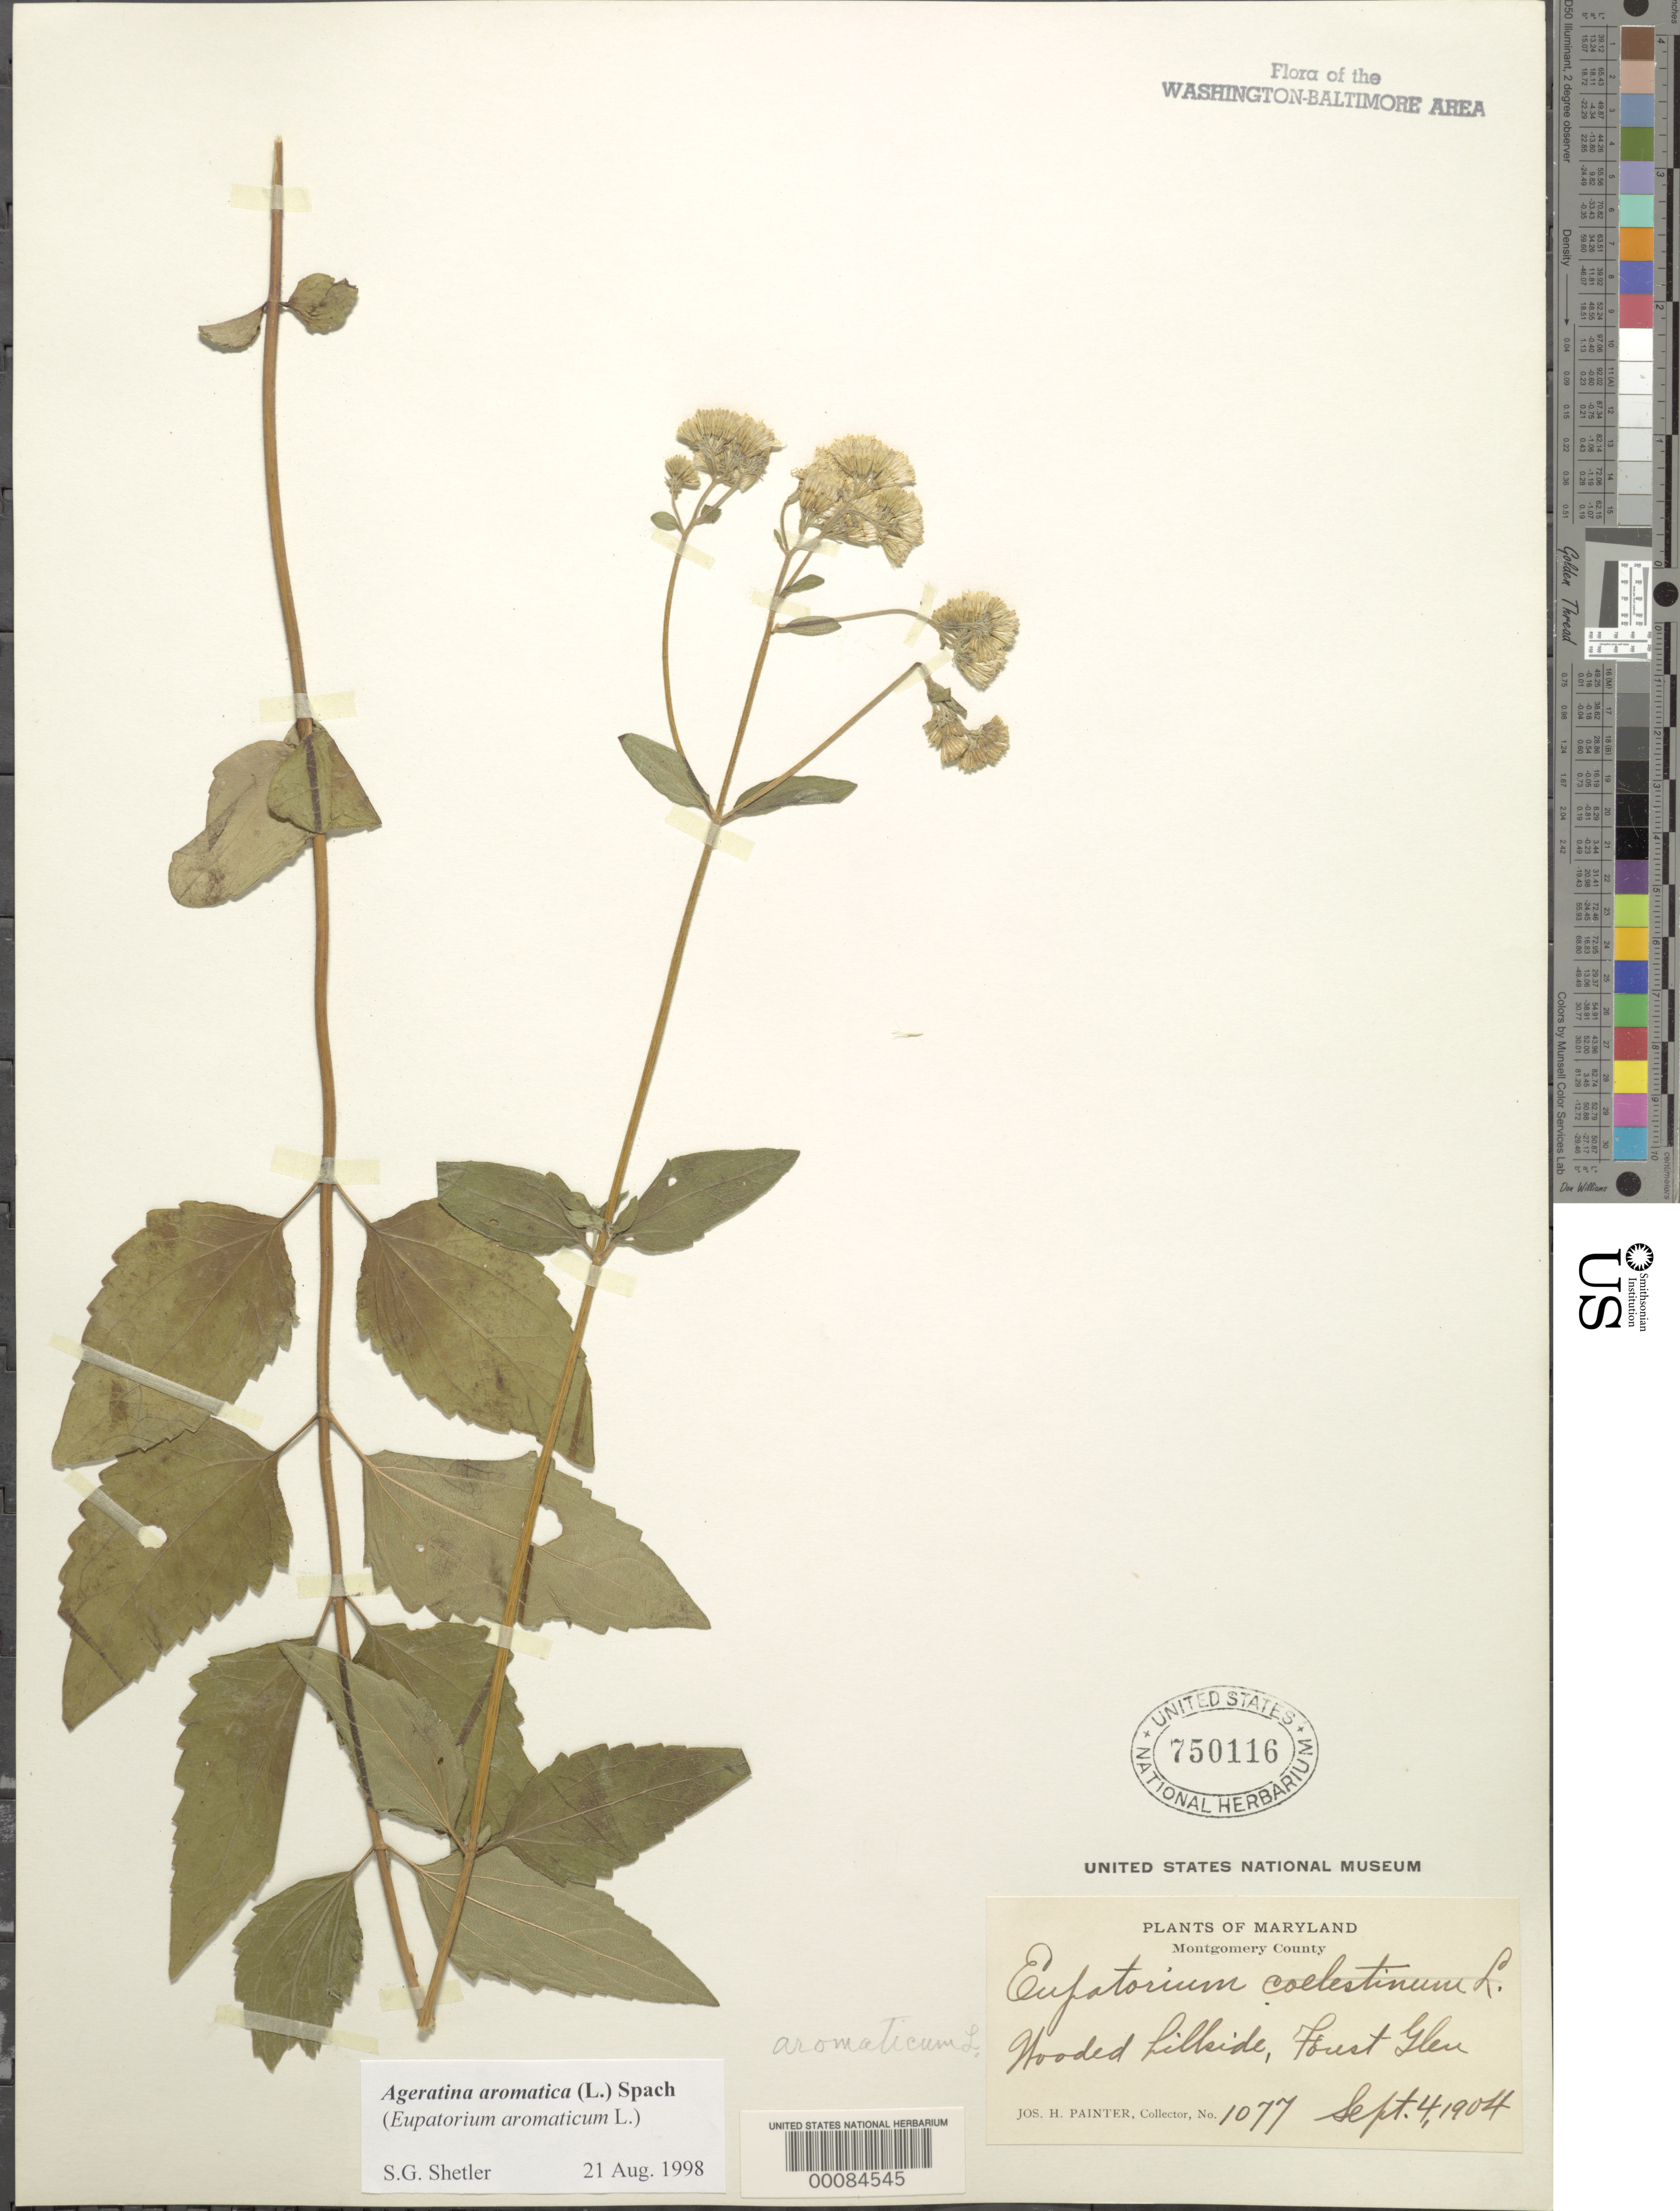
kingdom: Plantae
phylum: Tracheophyta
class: Magnoliopsida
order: Asterales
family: Asteraceae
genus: Ageratina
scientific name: Ageratina aromatica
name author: (L.) Spach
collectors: J. H. Painter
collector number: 1077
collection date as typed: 04 Sep 1904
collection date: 1904-09-04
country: United States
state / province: Maryland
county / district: Montgomery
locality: Forest Glen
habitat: Wooded hillside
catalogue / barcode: US 750116